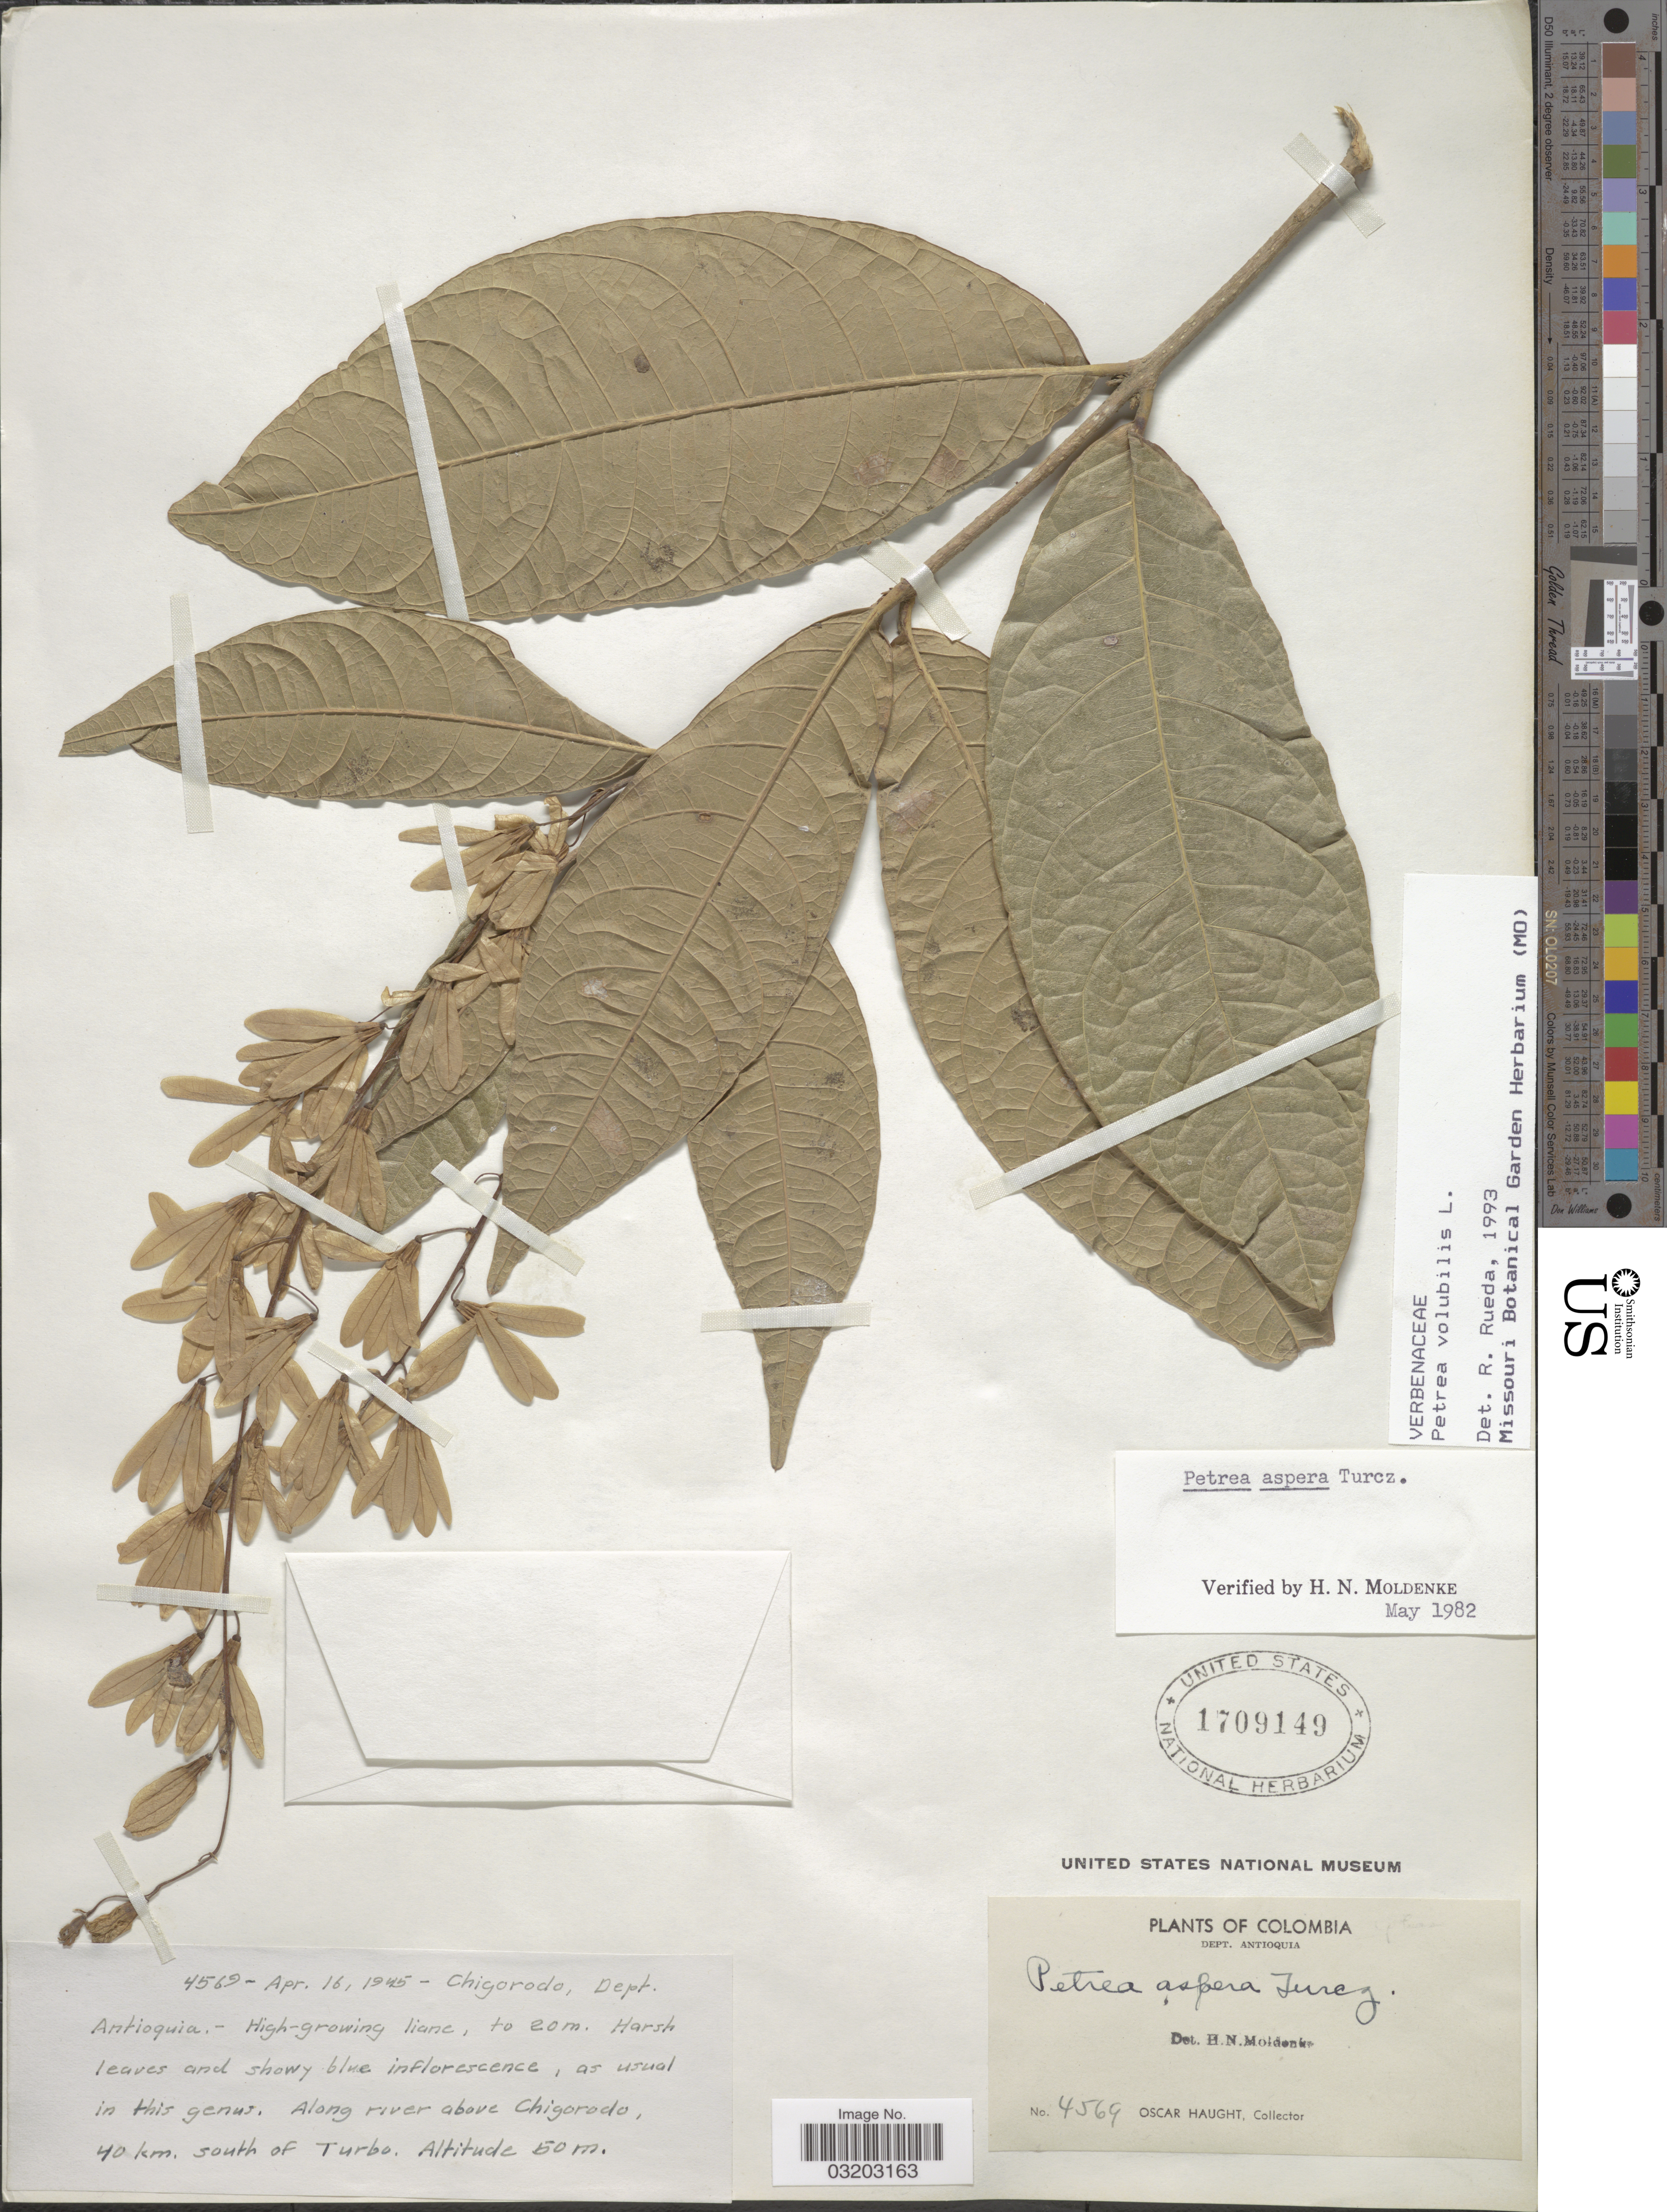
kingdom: Plantae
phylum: Tracheophyta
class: Magnoliopsida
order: Lamiales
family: Verbenaceae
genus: Petrea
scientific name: Petrea volubilis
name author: L.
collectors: O. Haught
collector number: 4569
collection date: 1945-04-16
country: Colombia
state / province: Antioquia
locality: Chigorodo, Dept. Antioquia. Along river above Chigorodo, 40 km. south of Turbo.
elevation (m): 50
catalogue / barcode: US 1709149